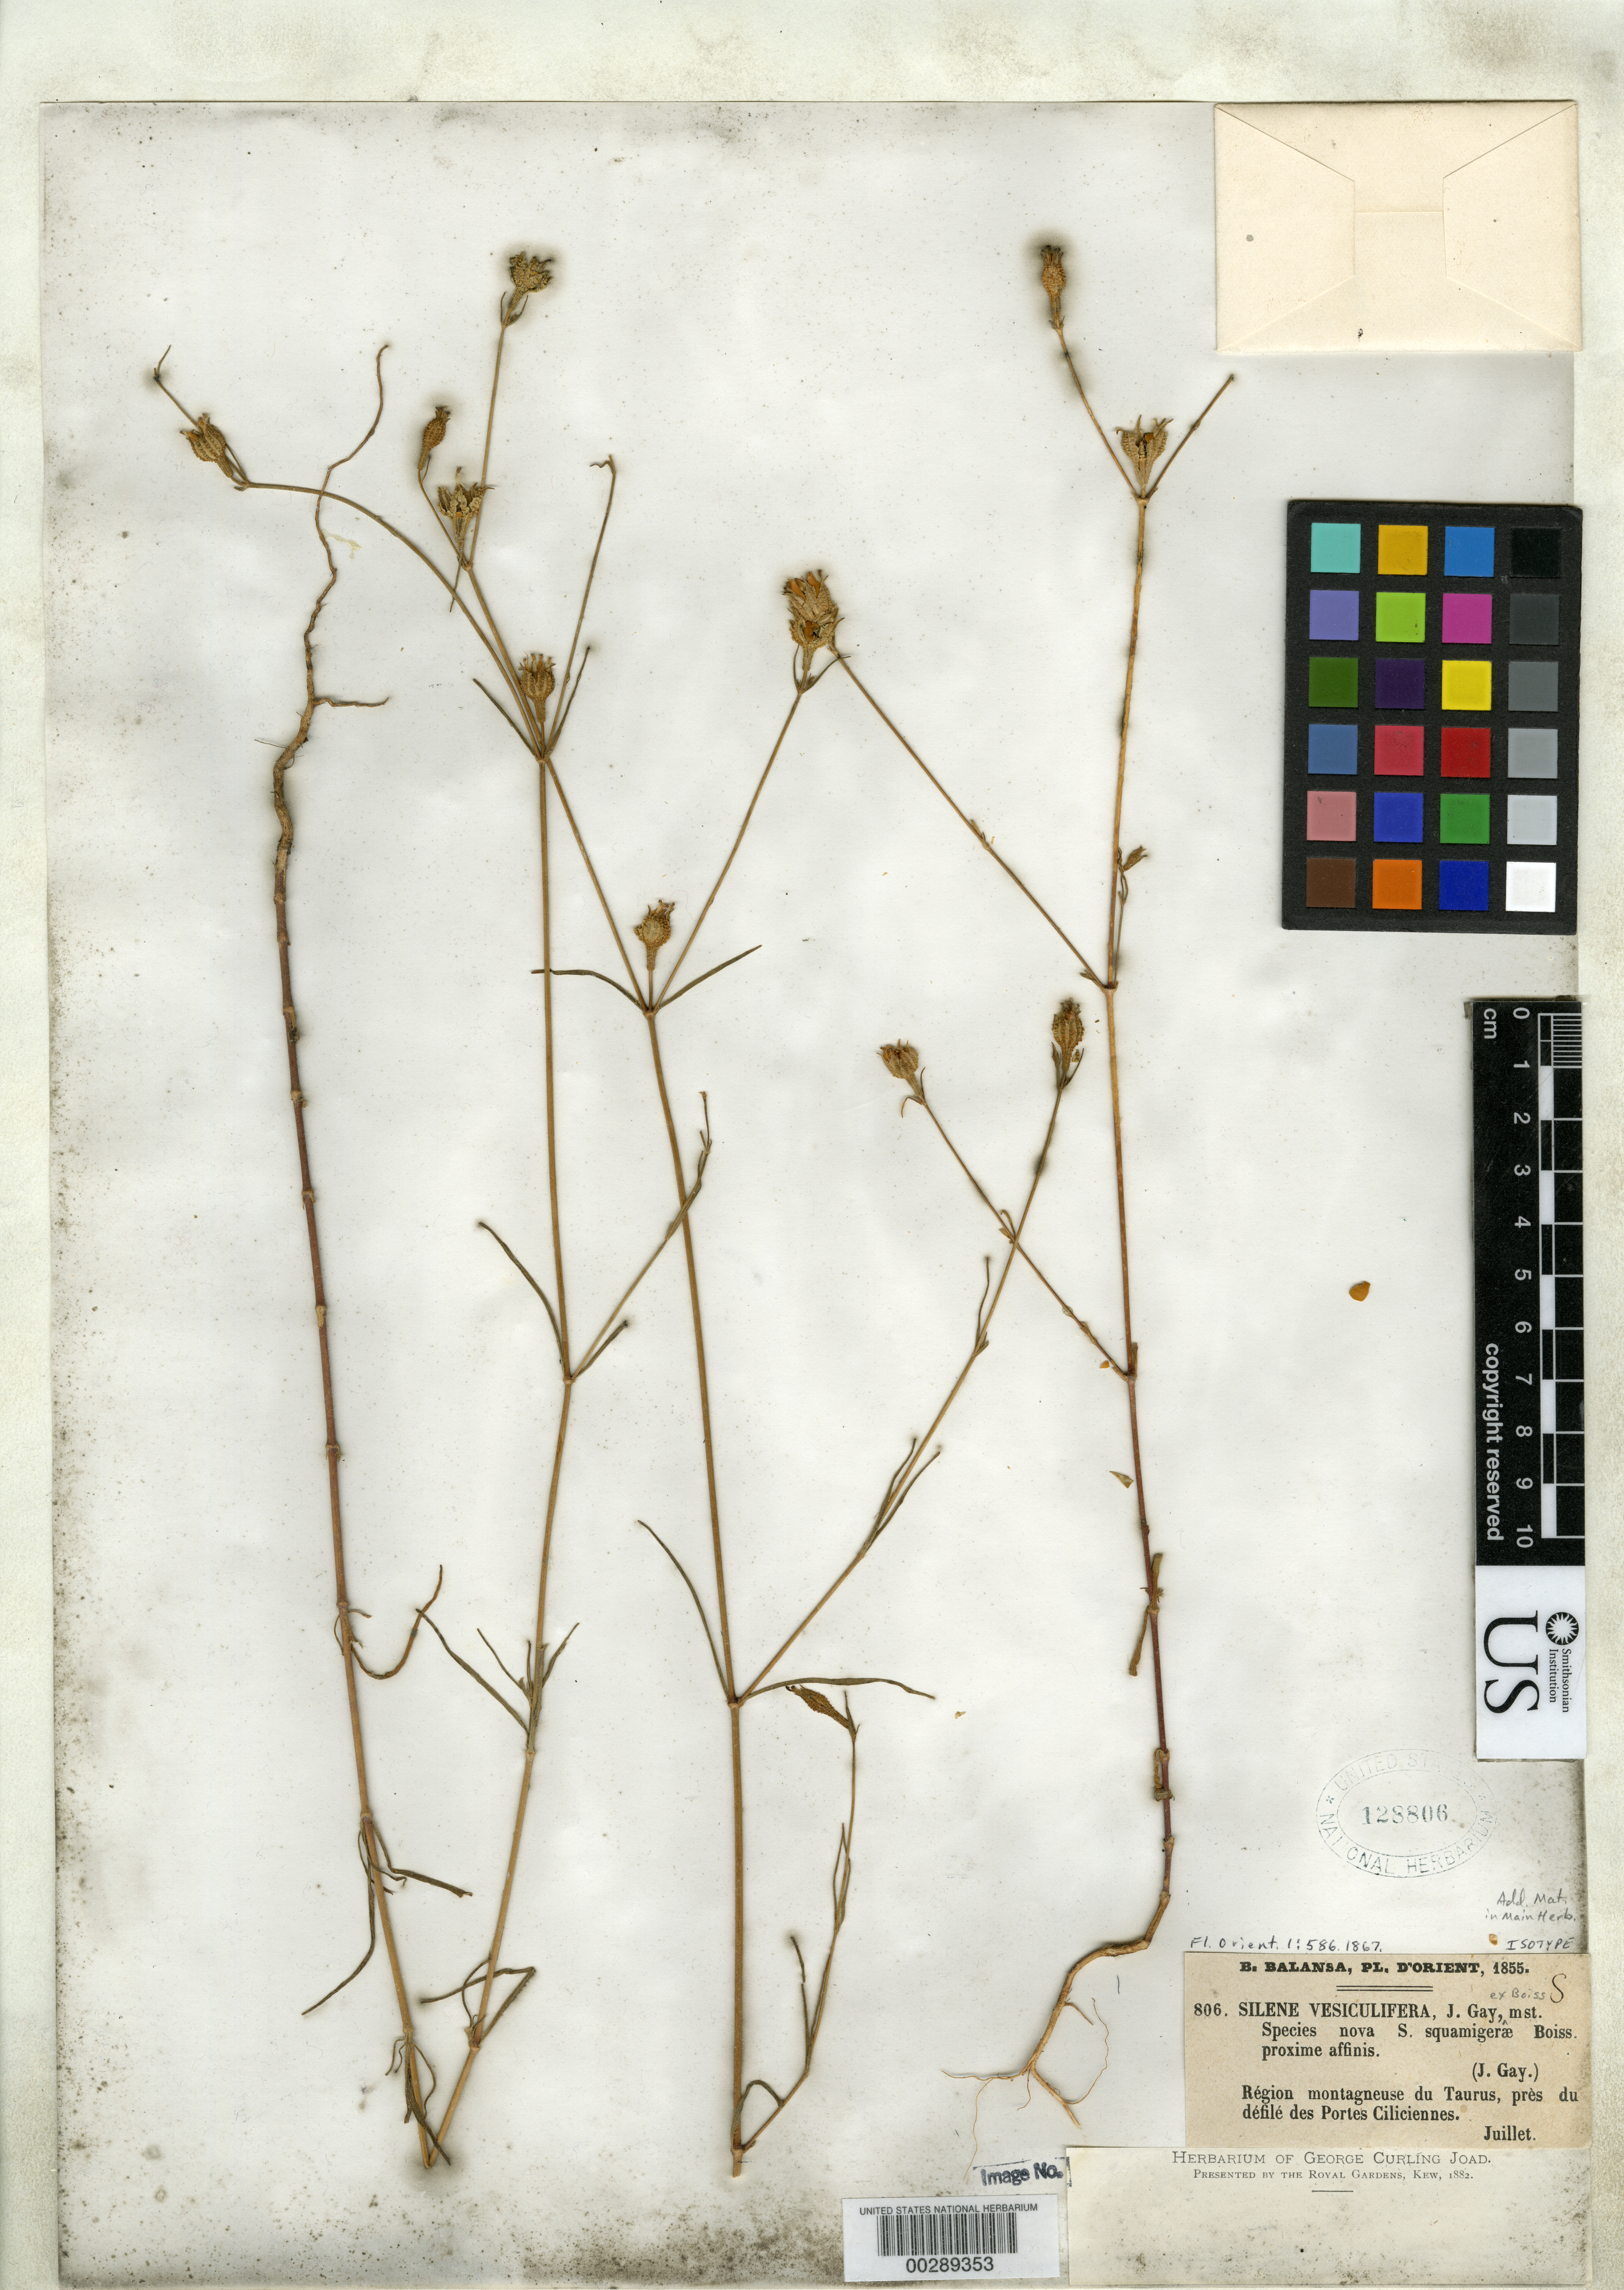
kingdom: Plantae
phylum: Tracheophyta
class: Magnoliopsida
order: Caryophyllales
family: Caryophyllaceae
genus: Silene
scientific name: Silene vesiculifera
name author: J. Gay ex Boiss.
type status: Isotype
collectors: B. Balansa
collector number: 806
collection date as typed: Jul 1885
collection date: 1885-07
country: Turkey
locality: Taurus Mountain region, Portesciliciennes.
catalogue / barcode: US 128806